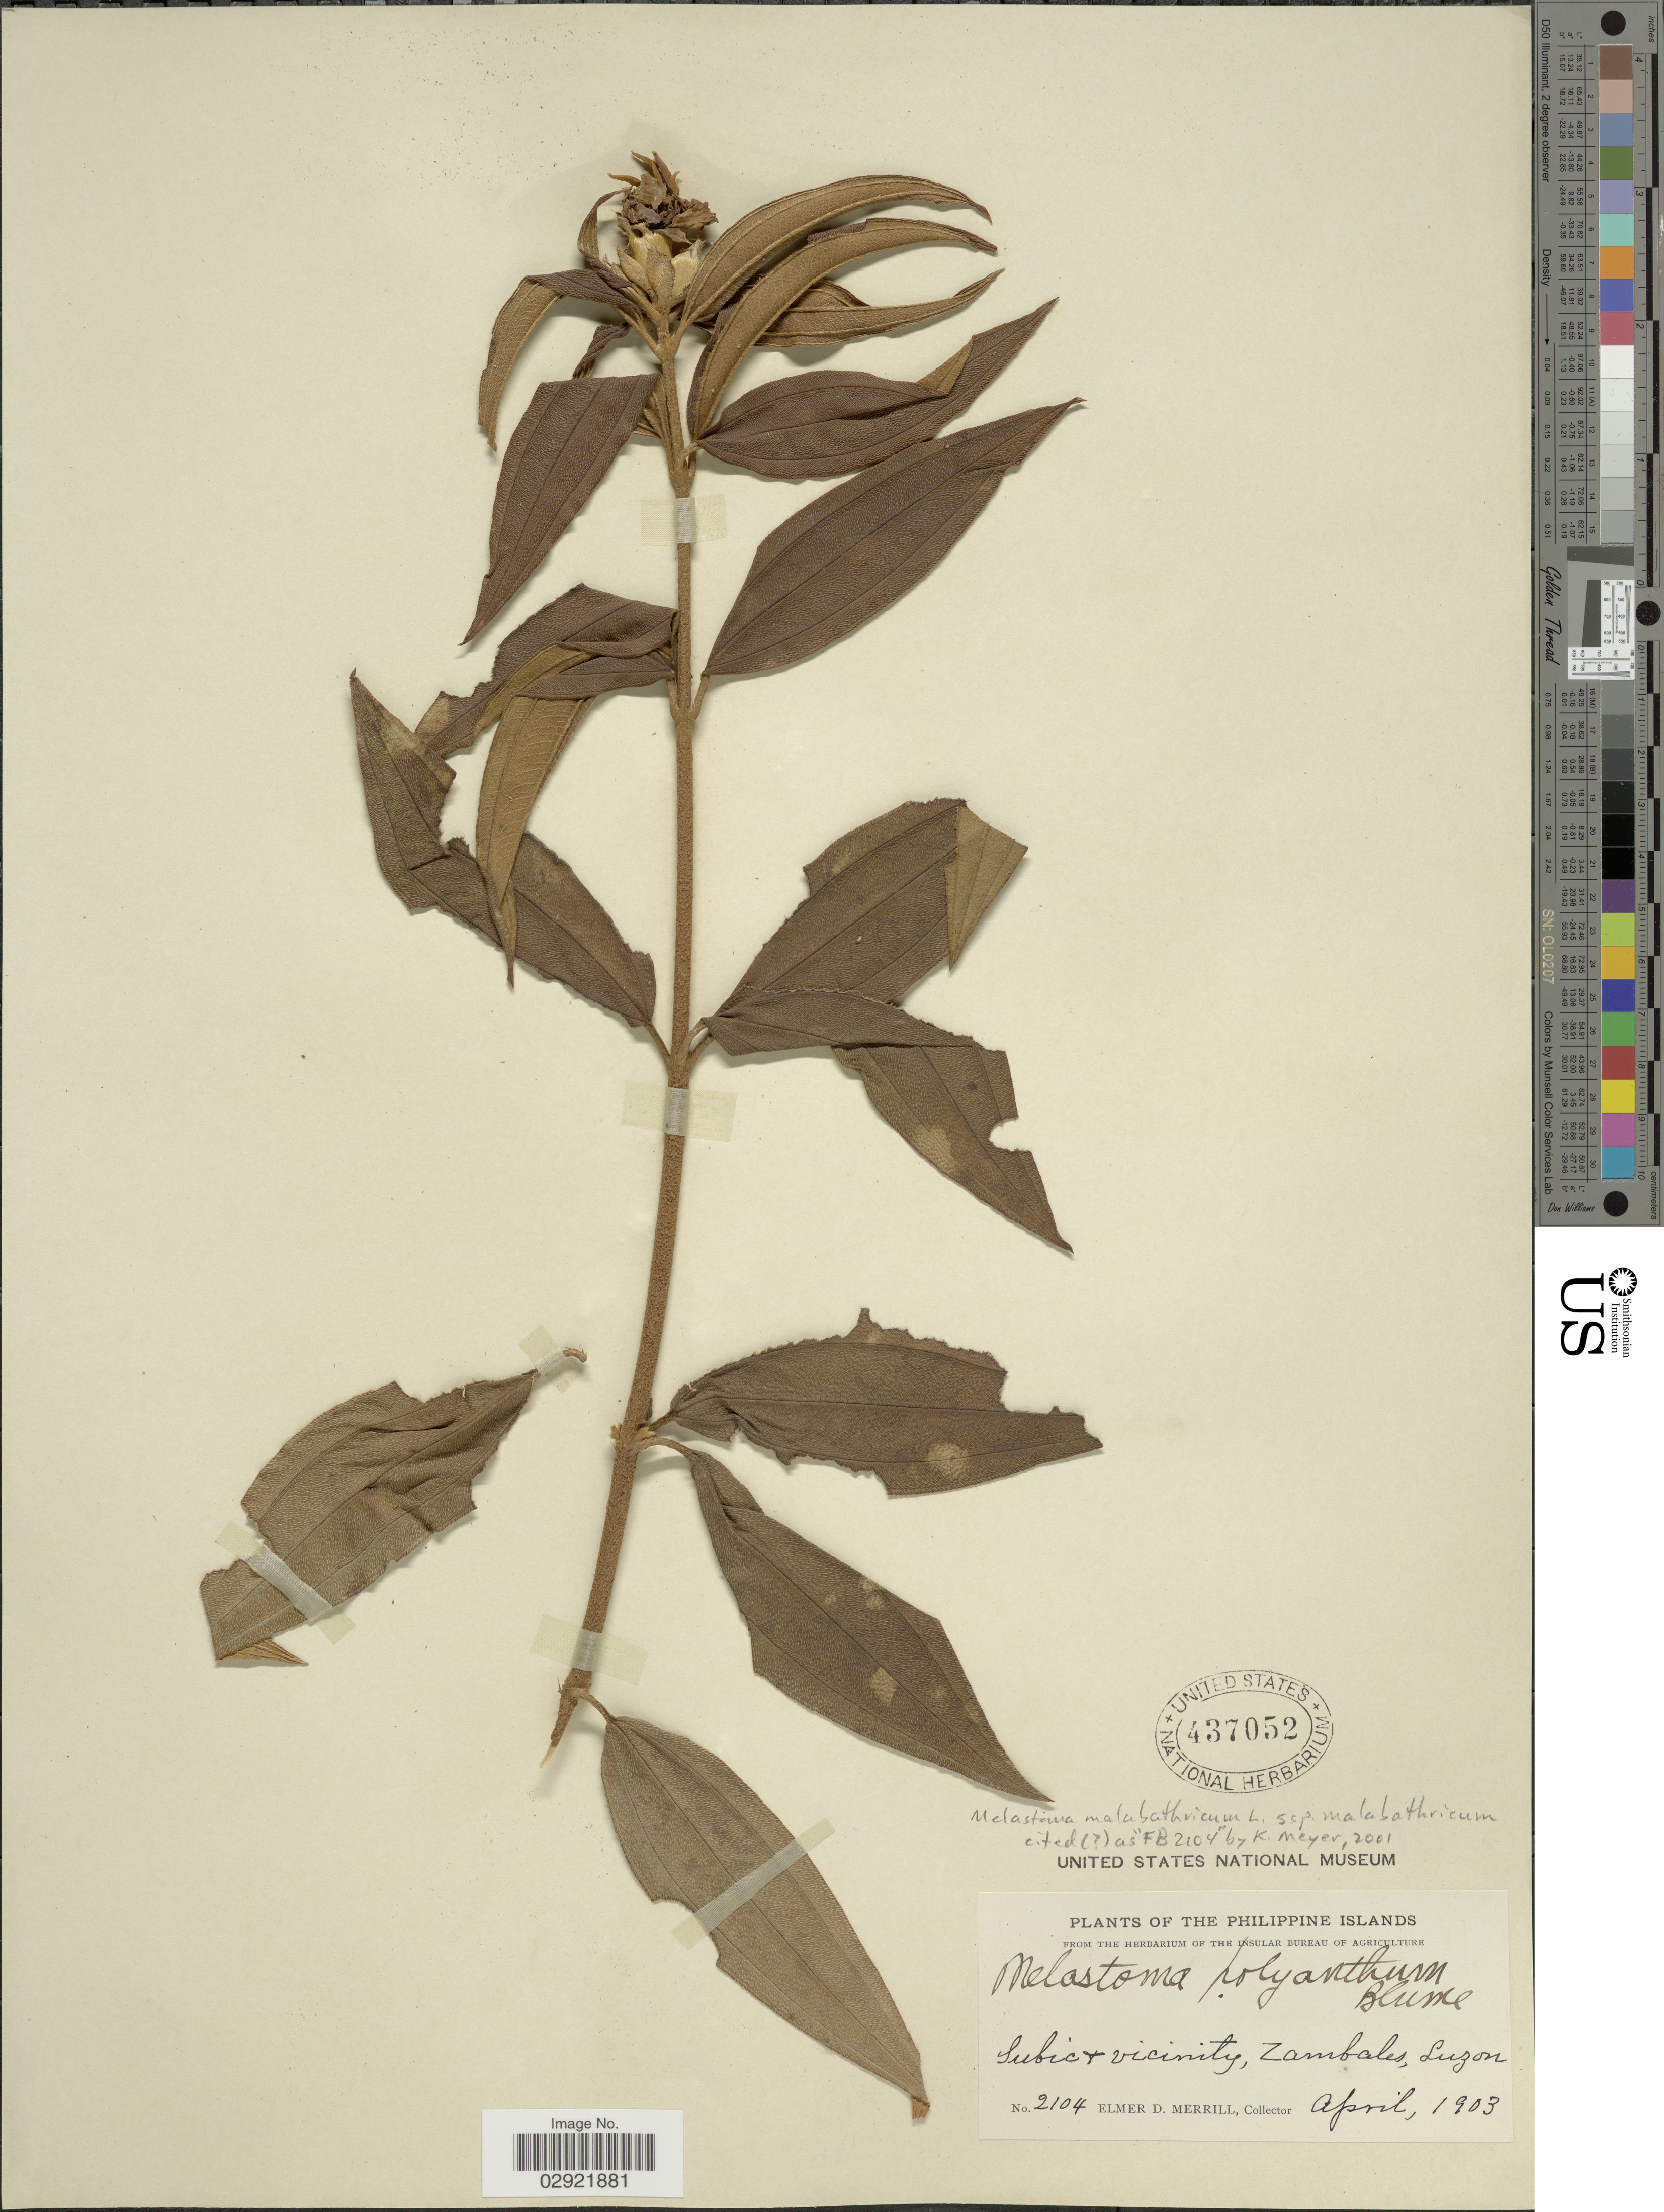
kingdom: Plantae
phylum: Tracheophyta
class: Magnoliopsida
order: Myrtales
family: Melastomataceae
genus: Melastoma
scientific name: Melastoma malabathricum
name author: L.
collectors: E. D. Merrill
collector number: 2104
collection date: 1903-04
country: Philippines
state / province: Central Luzon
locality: Subic + vicinity, Zambales, Luzon.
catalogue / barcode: US 437052